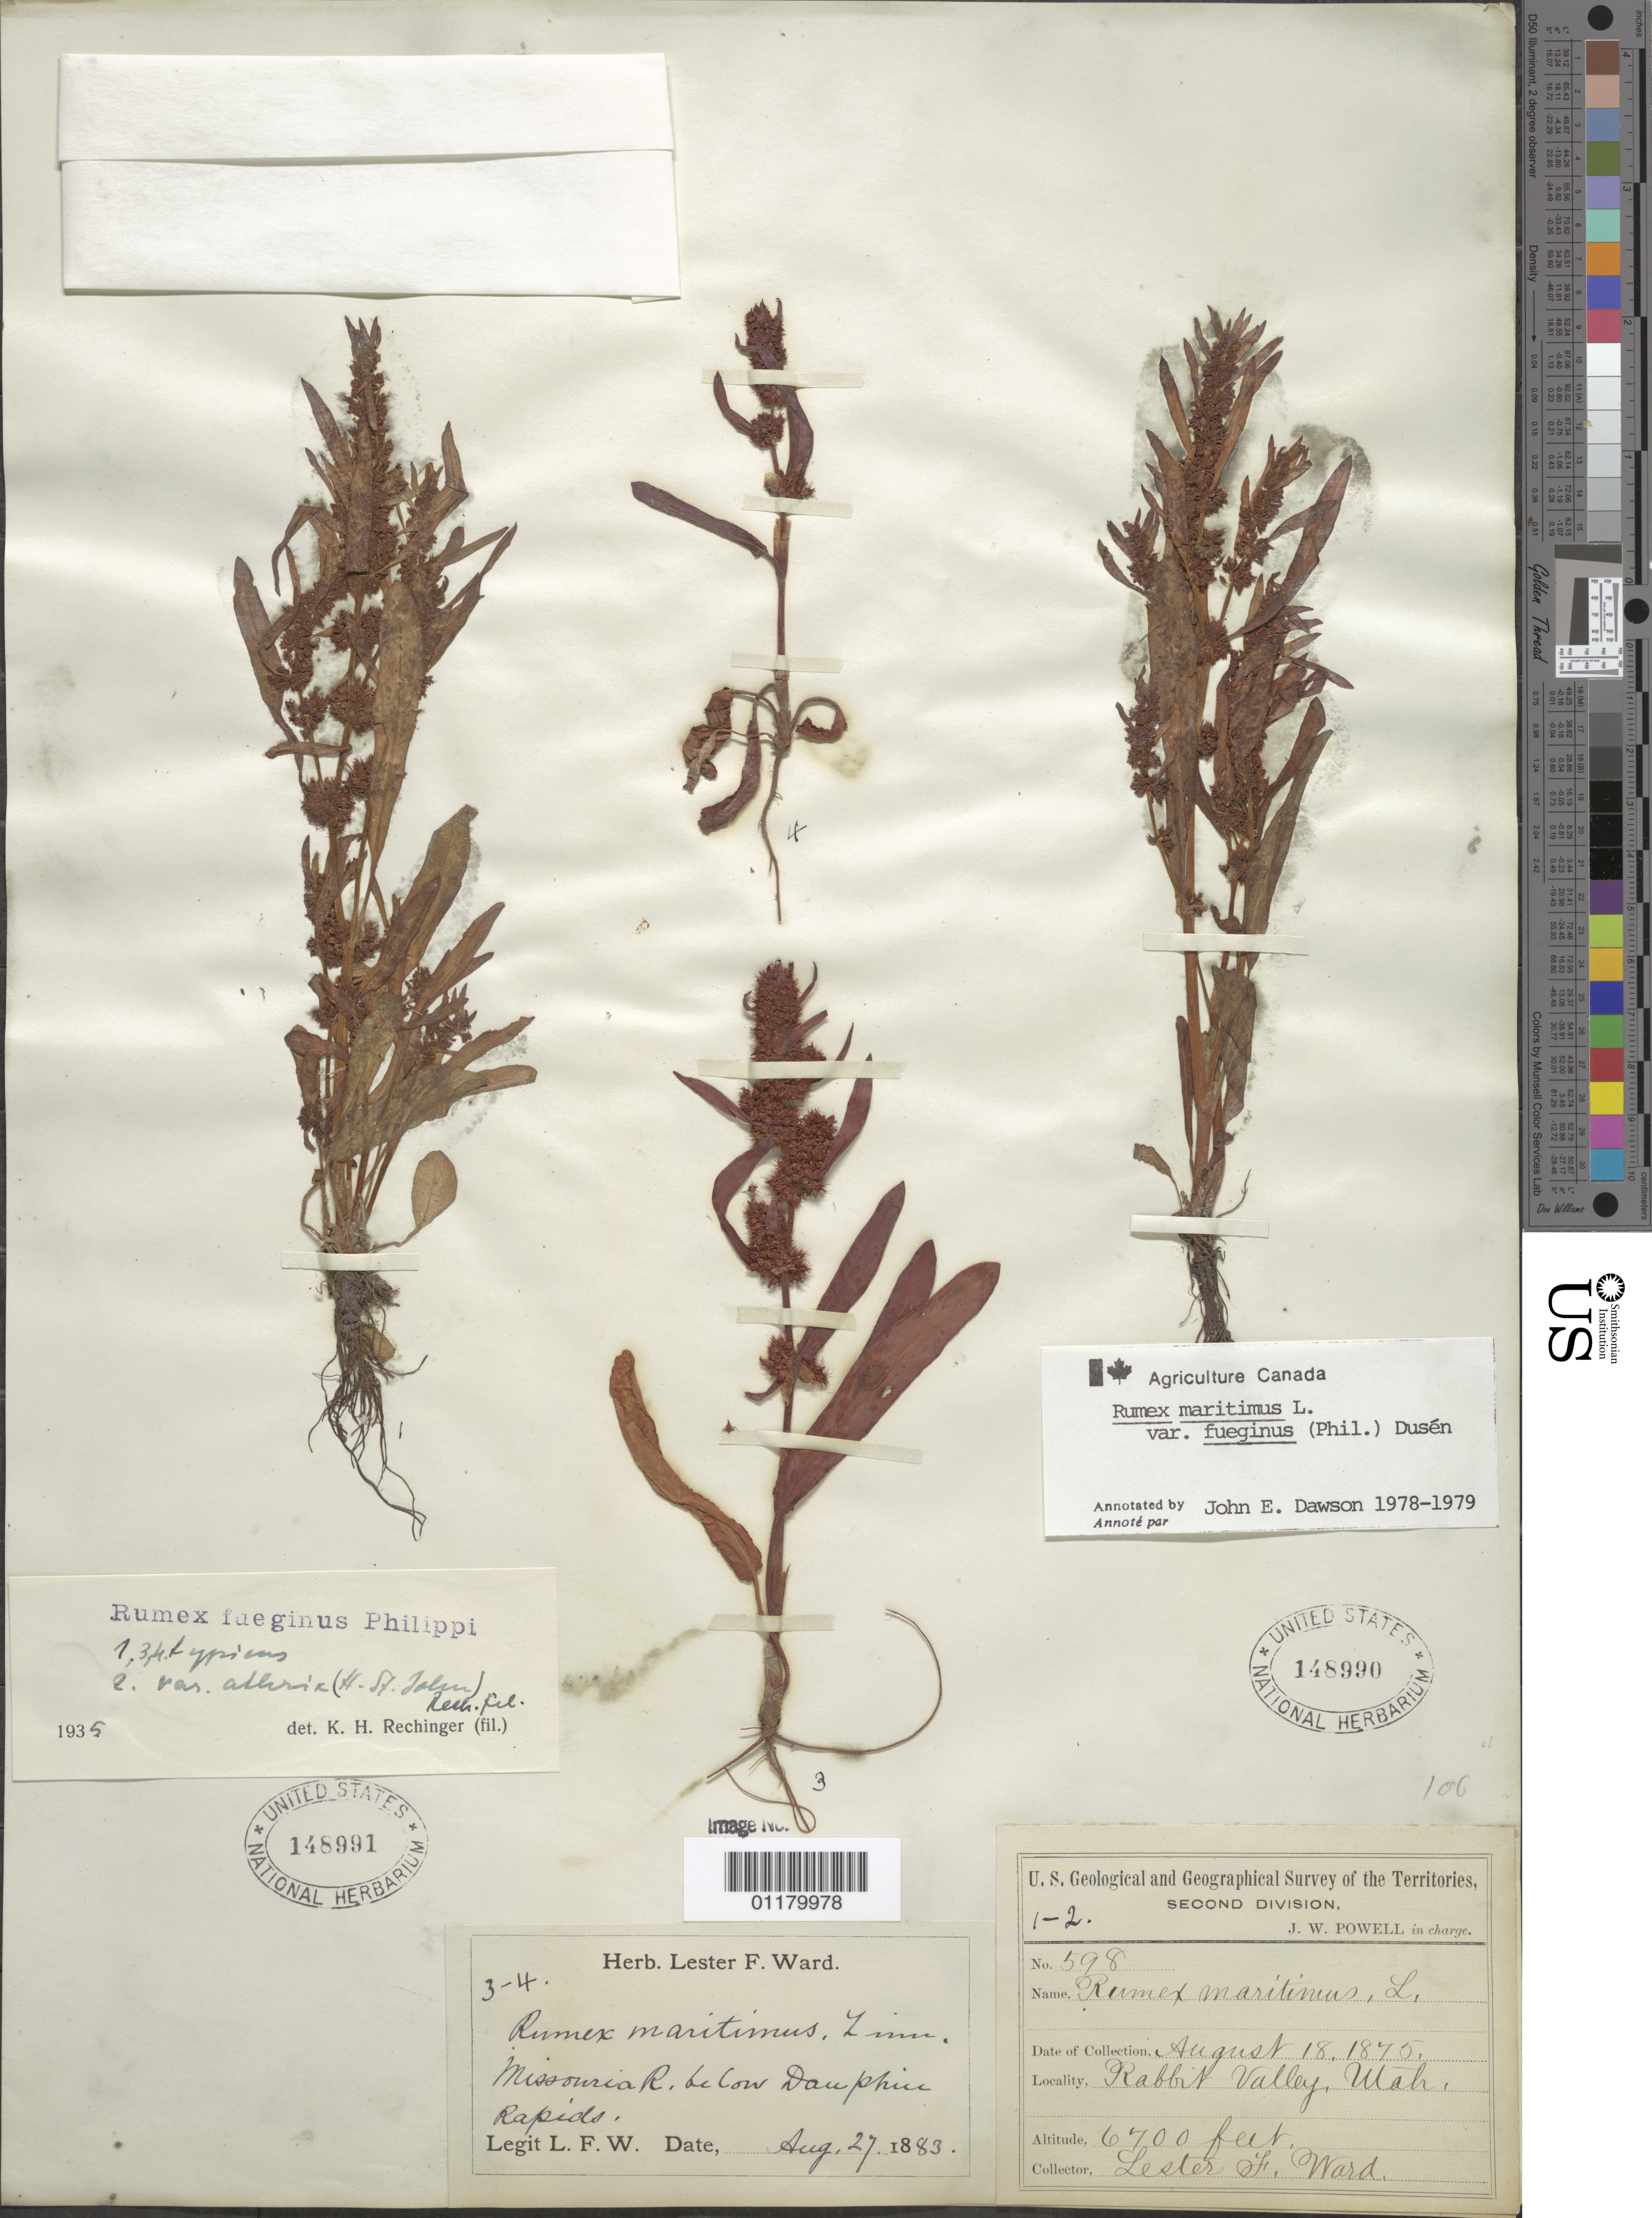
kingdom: Plantae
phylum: Tracheophyta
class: Magnoliopsida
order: Caryophyllales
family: Polygonaceae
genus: Rumex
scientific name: Rumex maritimus var. fueginus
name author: (Phil.) Dusén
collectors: L. F. Ward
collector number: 598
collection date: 1875-08-18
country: United States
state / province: Utah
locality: Rabbit Valley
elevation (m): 2042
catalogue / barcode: US 148990